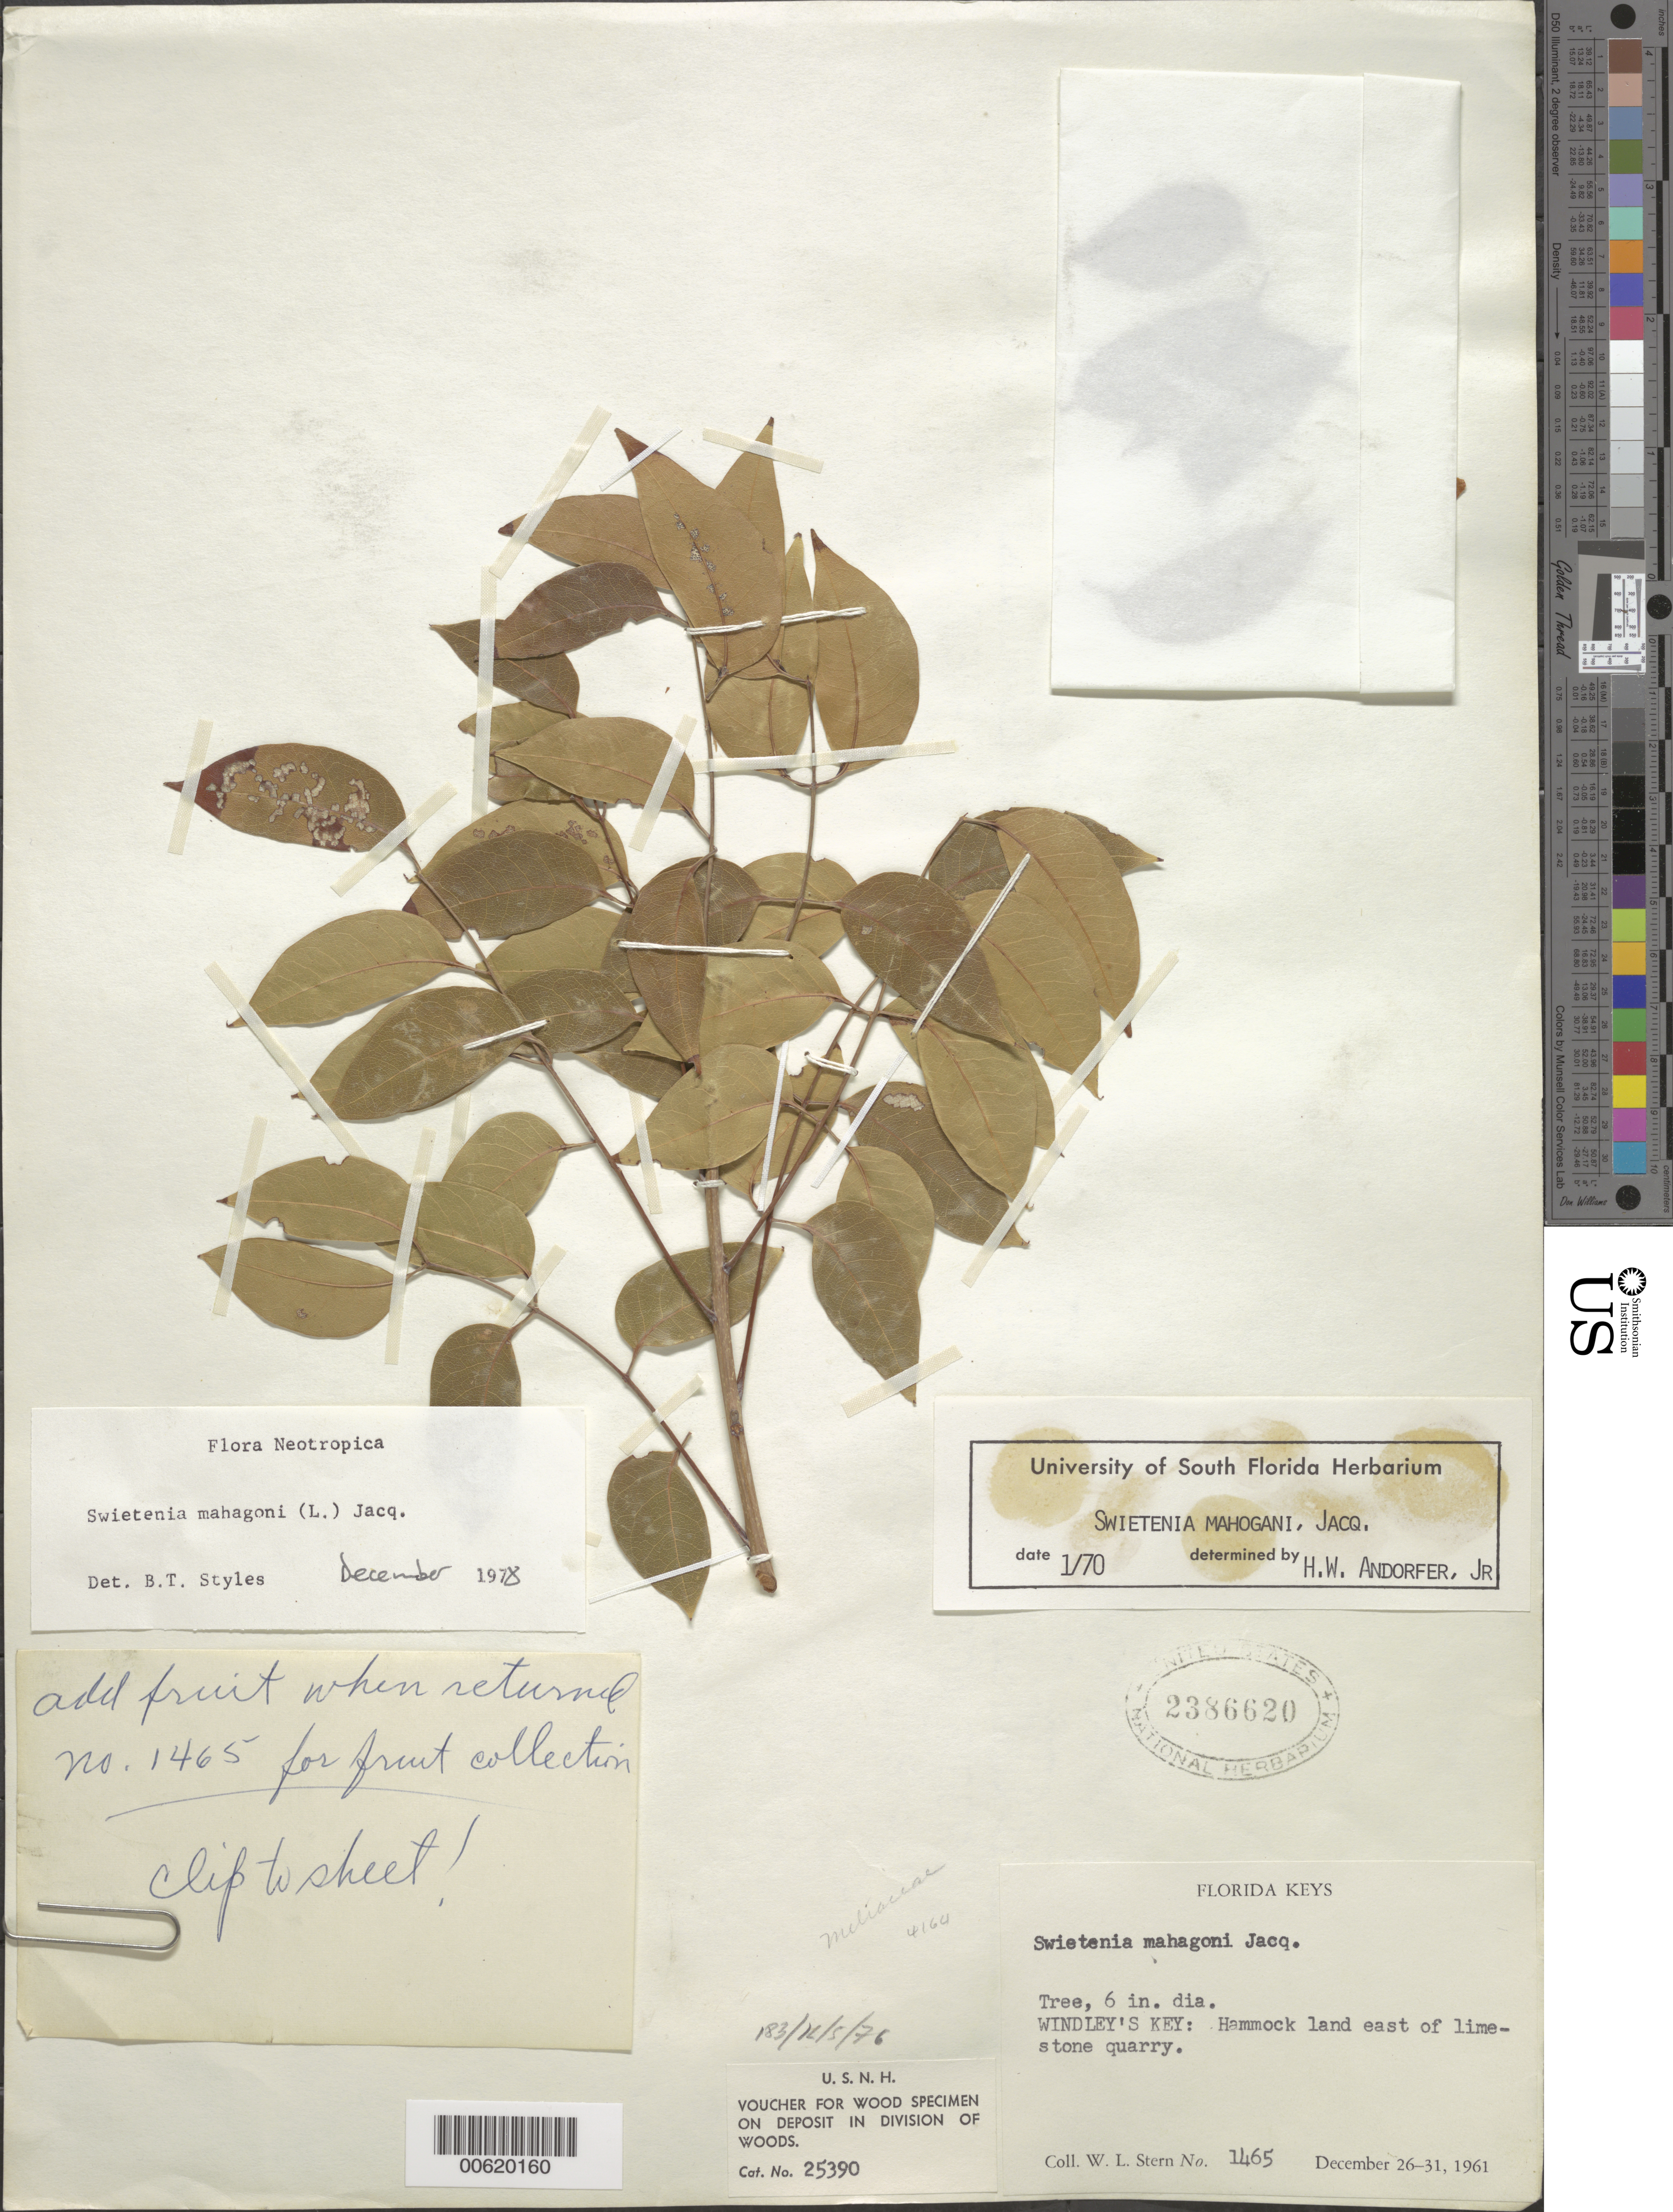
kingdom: Plantae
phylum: Tracheophyta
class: Magnoliopsida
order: Sapindales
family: Meliaceae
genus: Swietenia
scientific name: Swietenia mahagoni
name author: (L.) Jacq.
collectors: W. L. Stern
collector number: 1465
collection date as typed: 26 Dec 1961 to 31 Dec 1961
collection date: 1961-12-26/1961-12-31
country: United States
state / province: Florida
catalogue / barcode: US 2386620